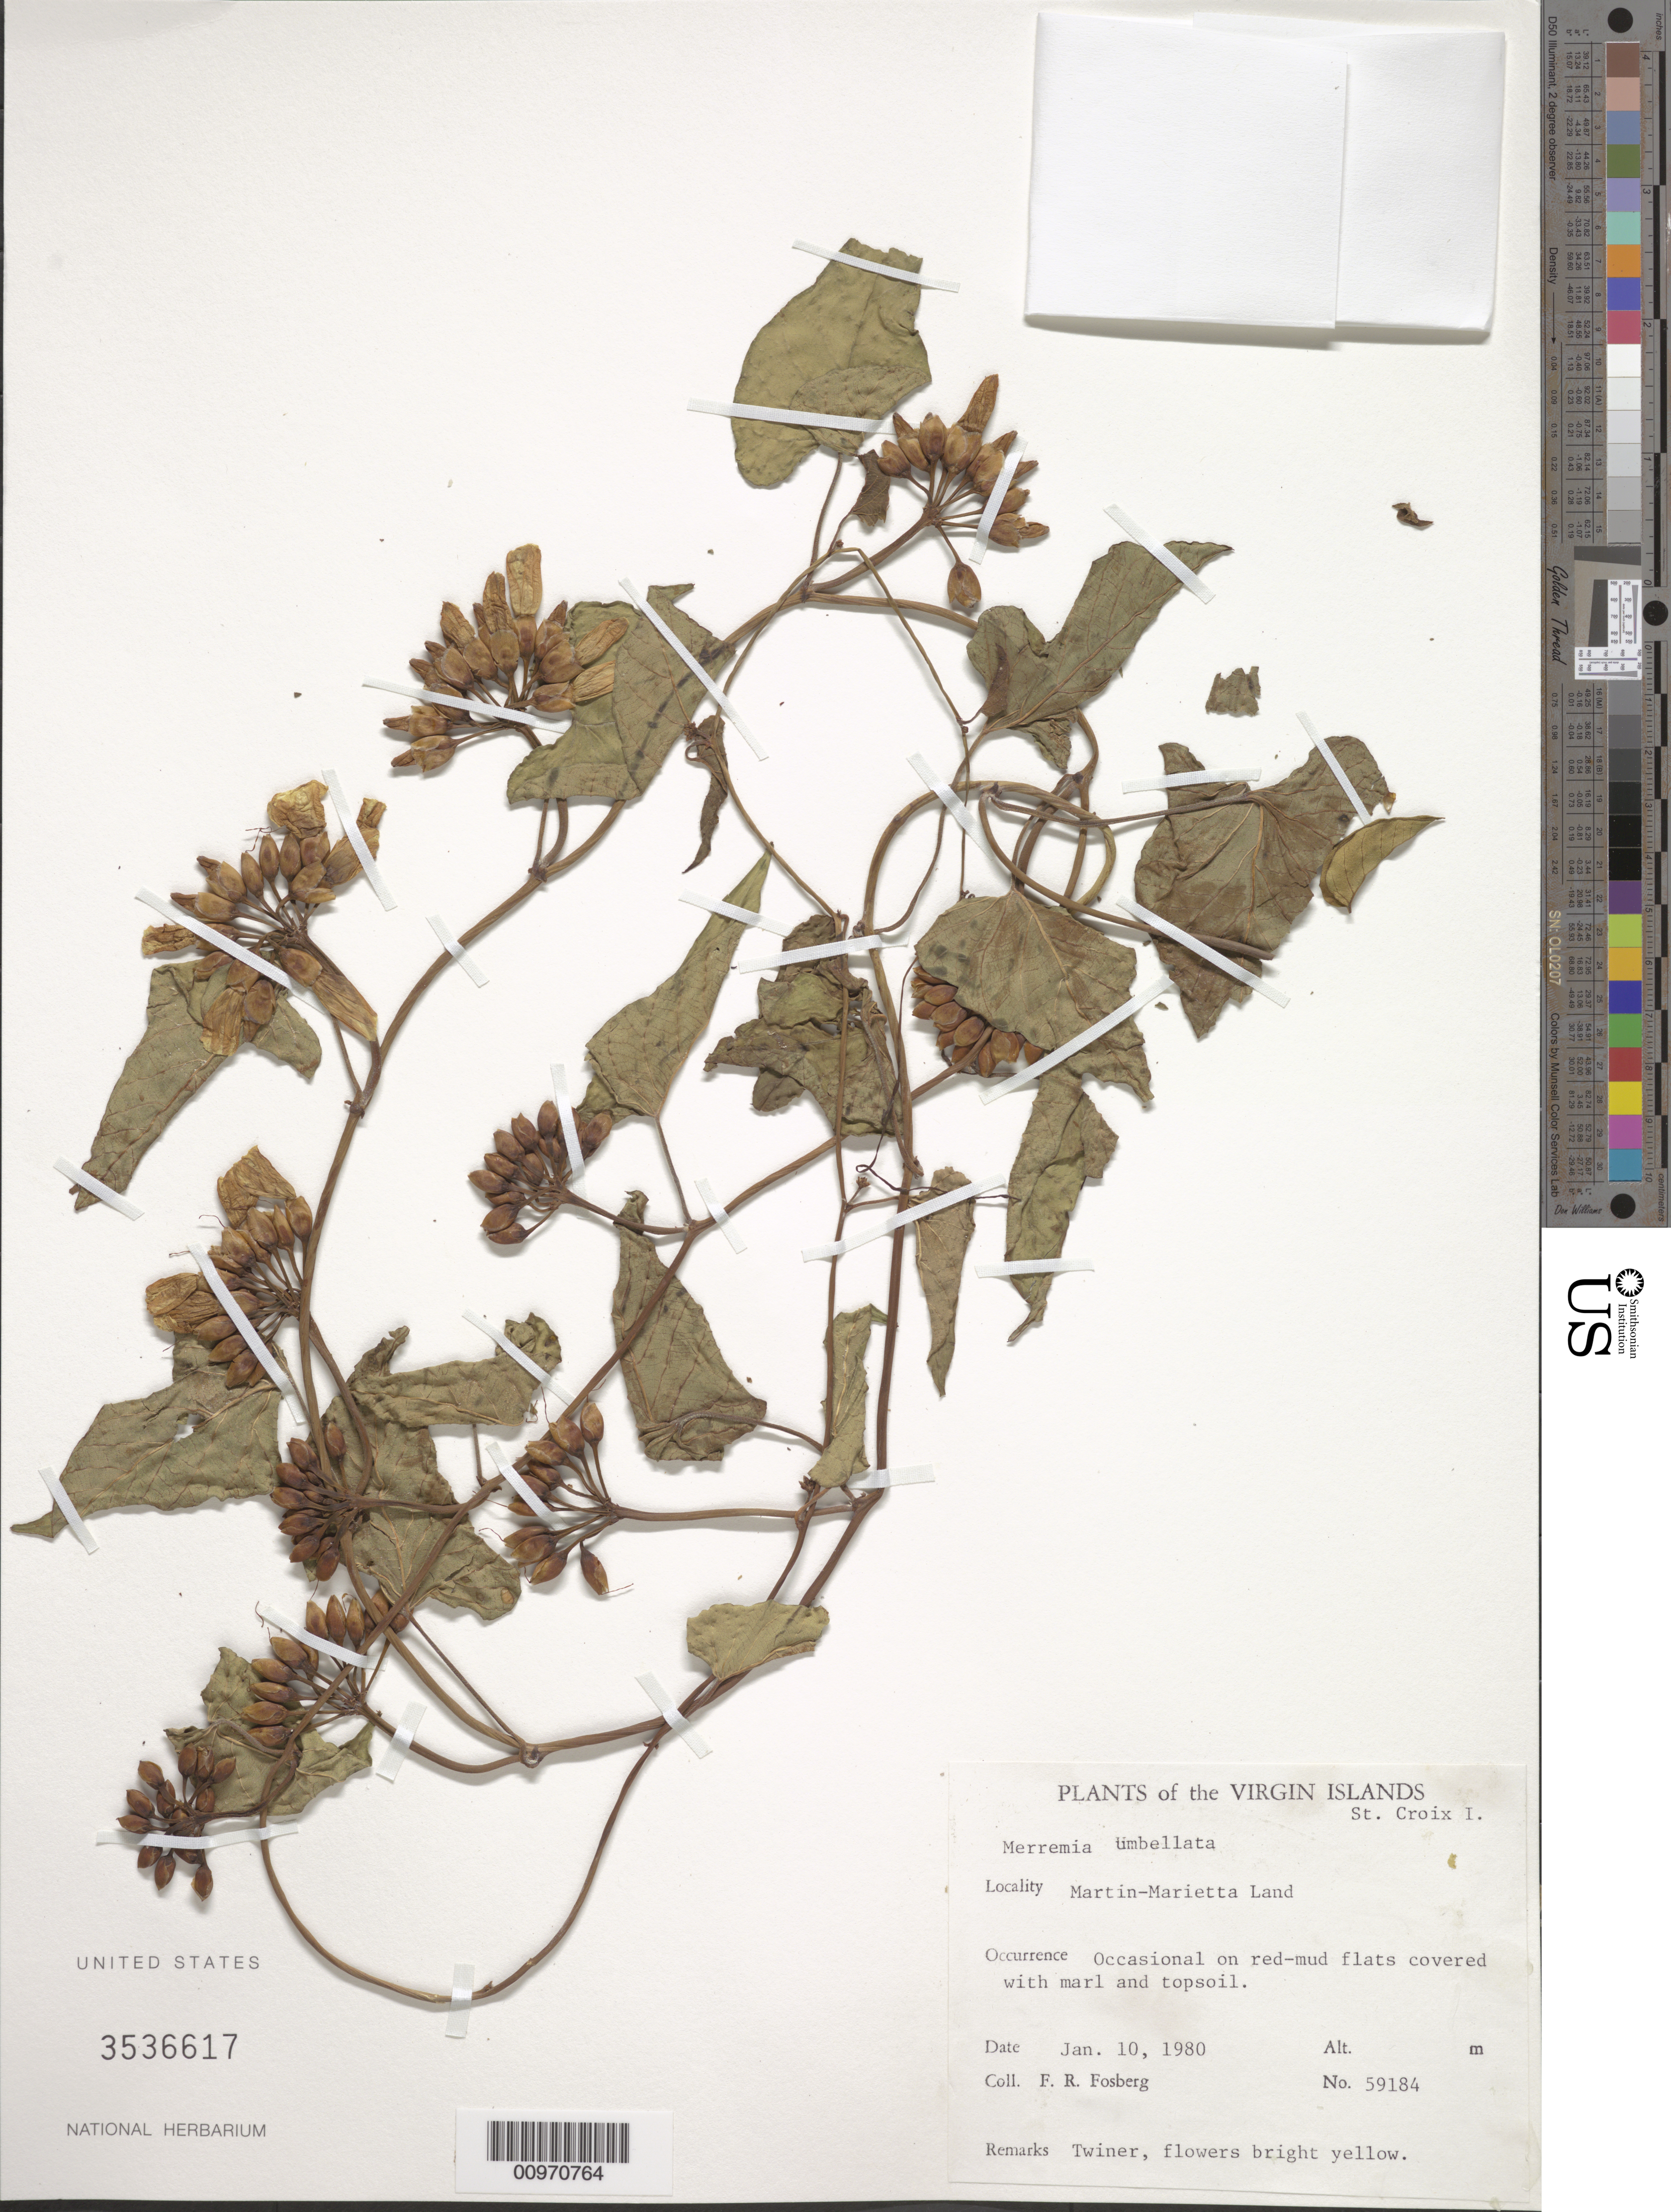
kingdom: Plantae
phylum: Tracheophyta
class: Magnoliopsida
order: Solanales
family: Convolvulaceae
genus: Camonea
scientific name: Camonea umbellata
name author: (L.) A. R. Simões & Staples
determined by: Strong, Mark T., (BOT), Smithsonian Institution - National Museum of Natural History (UNITED STATES)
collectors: F. R. Fosberg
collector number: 59184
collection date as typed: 10 Jan 1980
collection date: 1980-01-10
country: U.S. Virgin Islands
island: St. Croix I.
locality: Martin-Marietta Land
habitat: On red-mud flats covered with marl and topsoil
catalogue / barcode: US 3536617